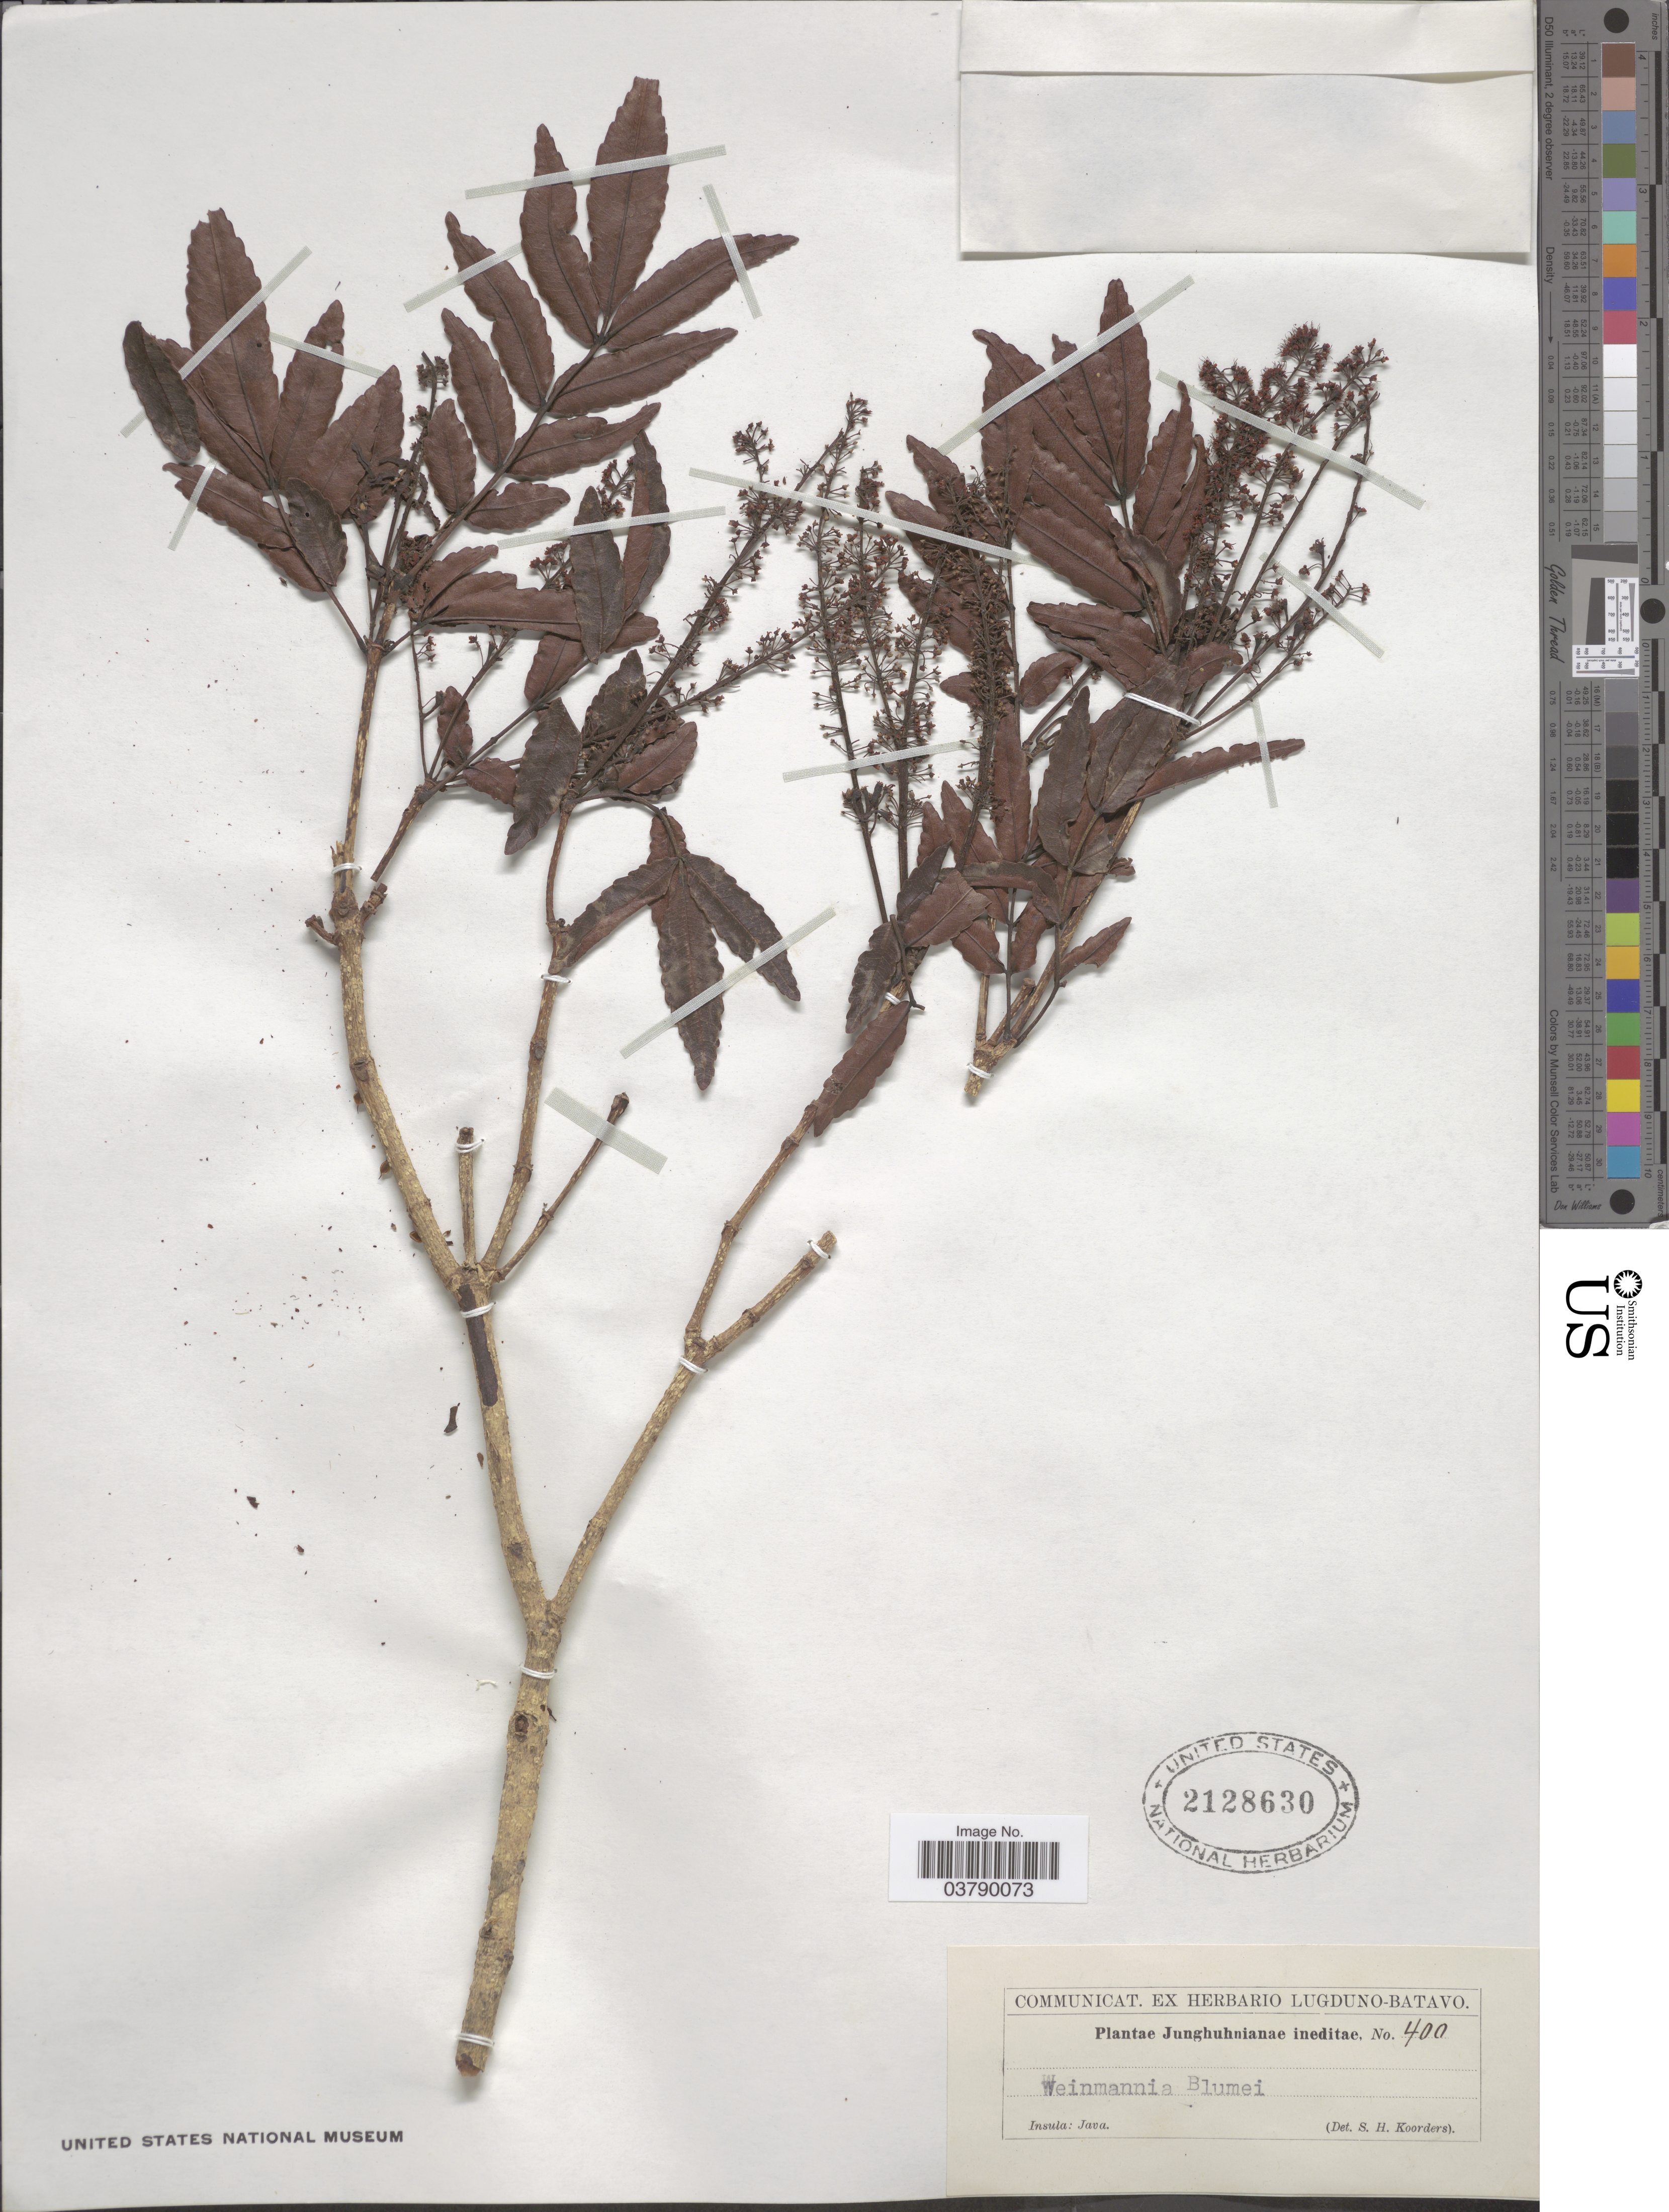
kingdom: Plantae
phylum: Tracheophyta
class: Magnoliopsida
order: Oxalidales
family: Cunoniaceae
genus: Pterophylla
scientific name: Pterophylla fraxinea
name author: D. Don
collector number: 400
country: Indonesia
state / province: Java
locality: Insula: Java. Junghuhnianae ineditae.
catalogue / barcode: US 2128630